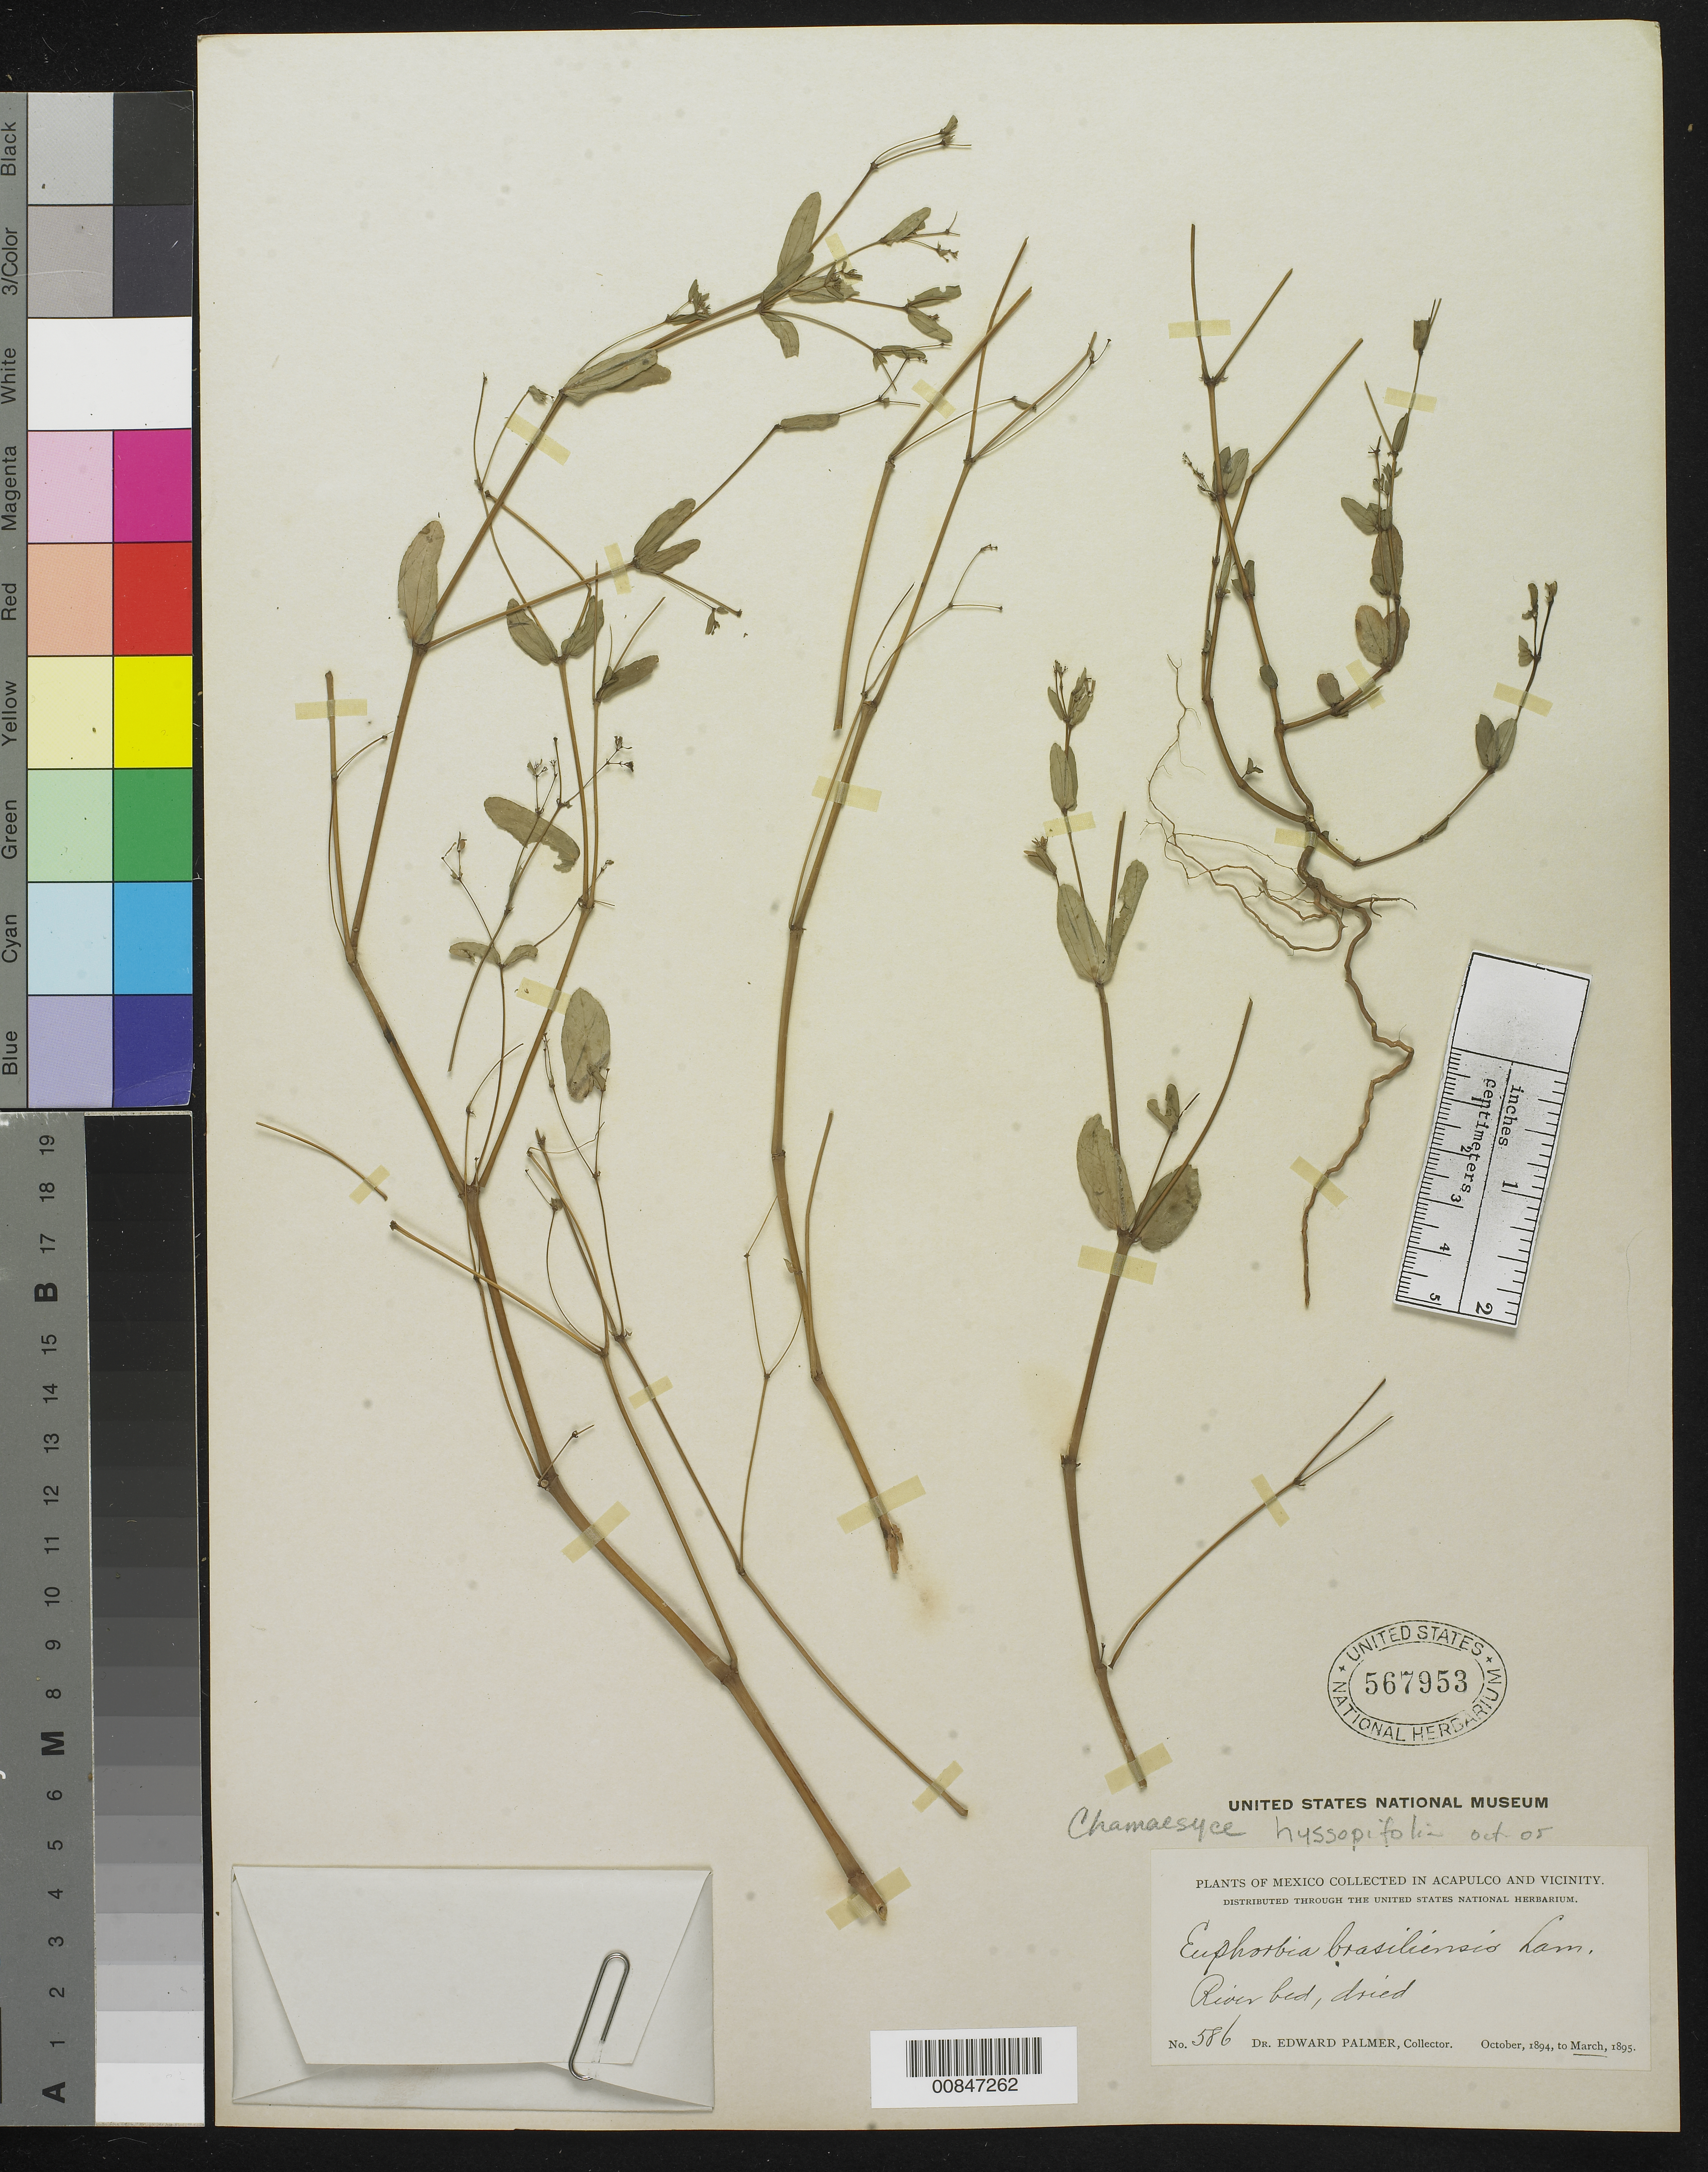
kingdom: Plantae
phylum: Tracheophyta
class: Magnoliopsida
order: Malpighiales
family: Euphorbiaceae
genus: Euphorbia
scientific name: Euphorbia hyssopifolia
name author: L.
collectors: E. Palmer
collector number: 586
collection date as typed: Mar 1895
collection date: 1895-03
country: Mexico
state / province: Guerrero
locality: Acapulco, Guerrero and vicinity.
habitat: River bed, dried.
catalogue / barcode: US 567953